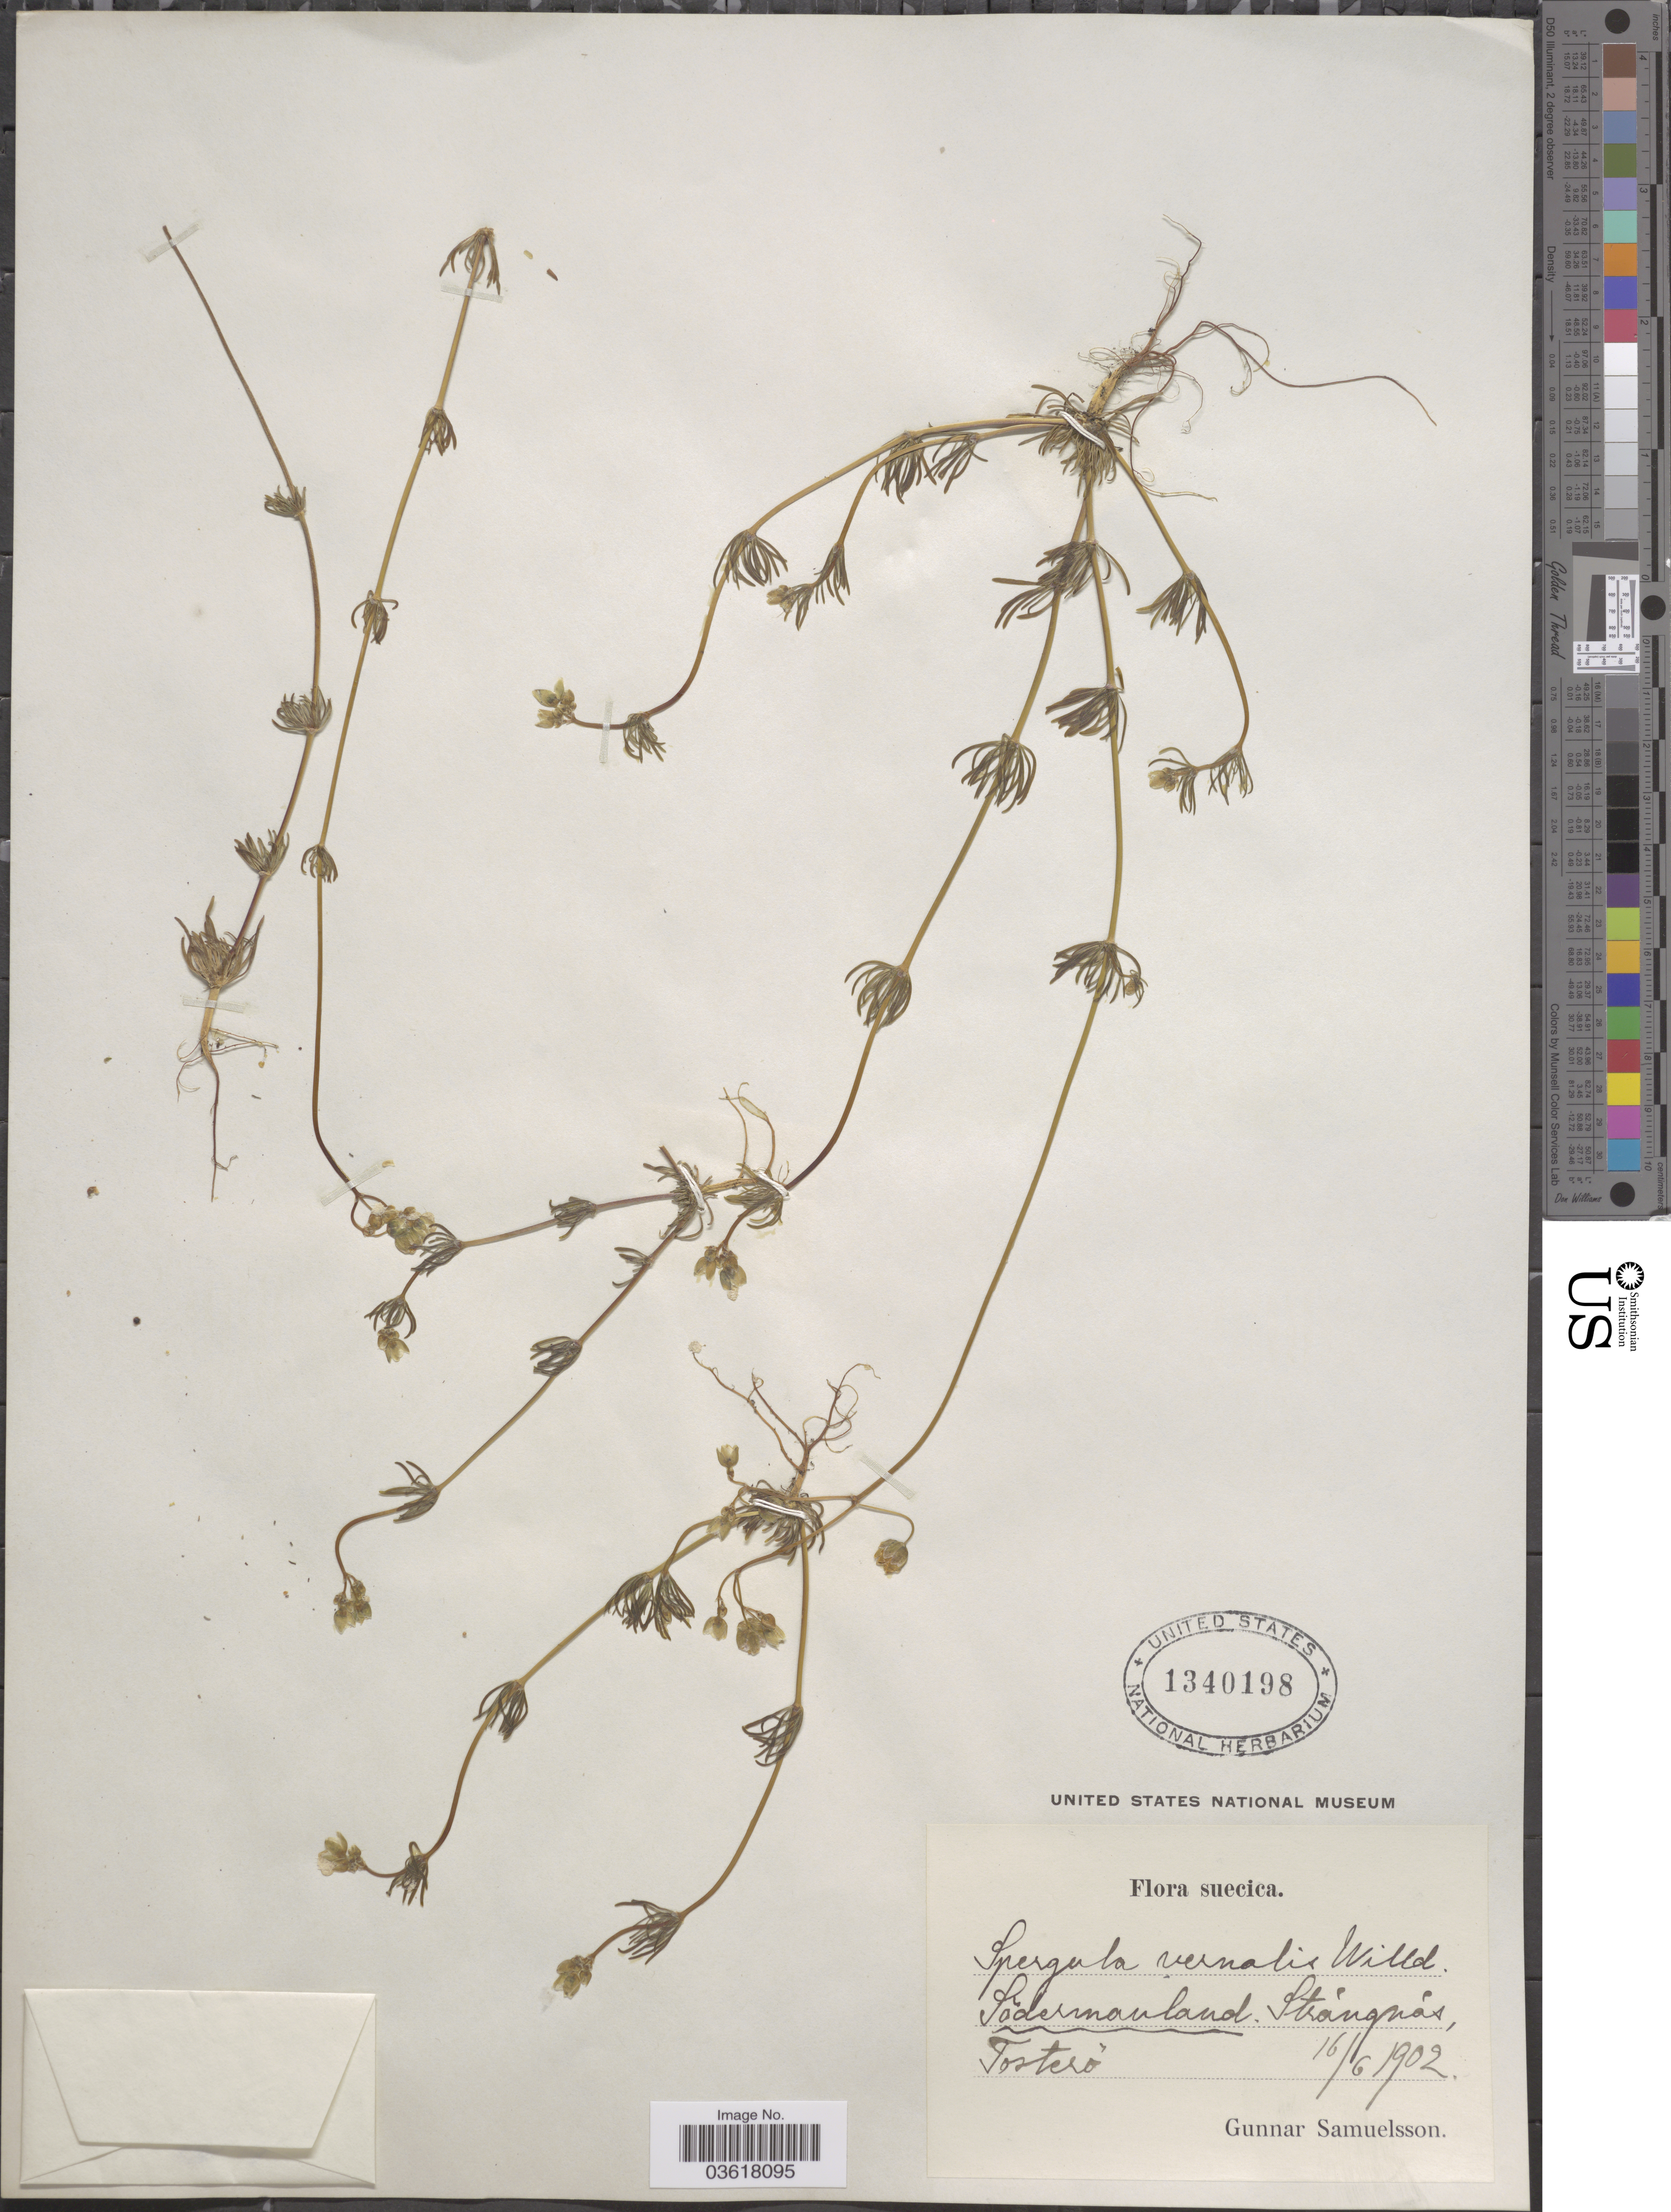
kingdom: Plantae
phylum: Tracheophyta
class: Magnoliopsida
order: Caryophyllales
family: Caryophyllaceae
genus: Spergula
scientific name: Spergula vernalis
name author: Willd.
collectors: G. Samuelsson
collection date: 1902-06-16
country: Sweden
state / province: Sodermanland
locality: Suecica. Strángnás, Fosteró.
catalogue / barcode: US 1340198